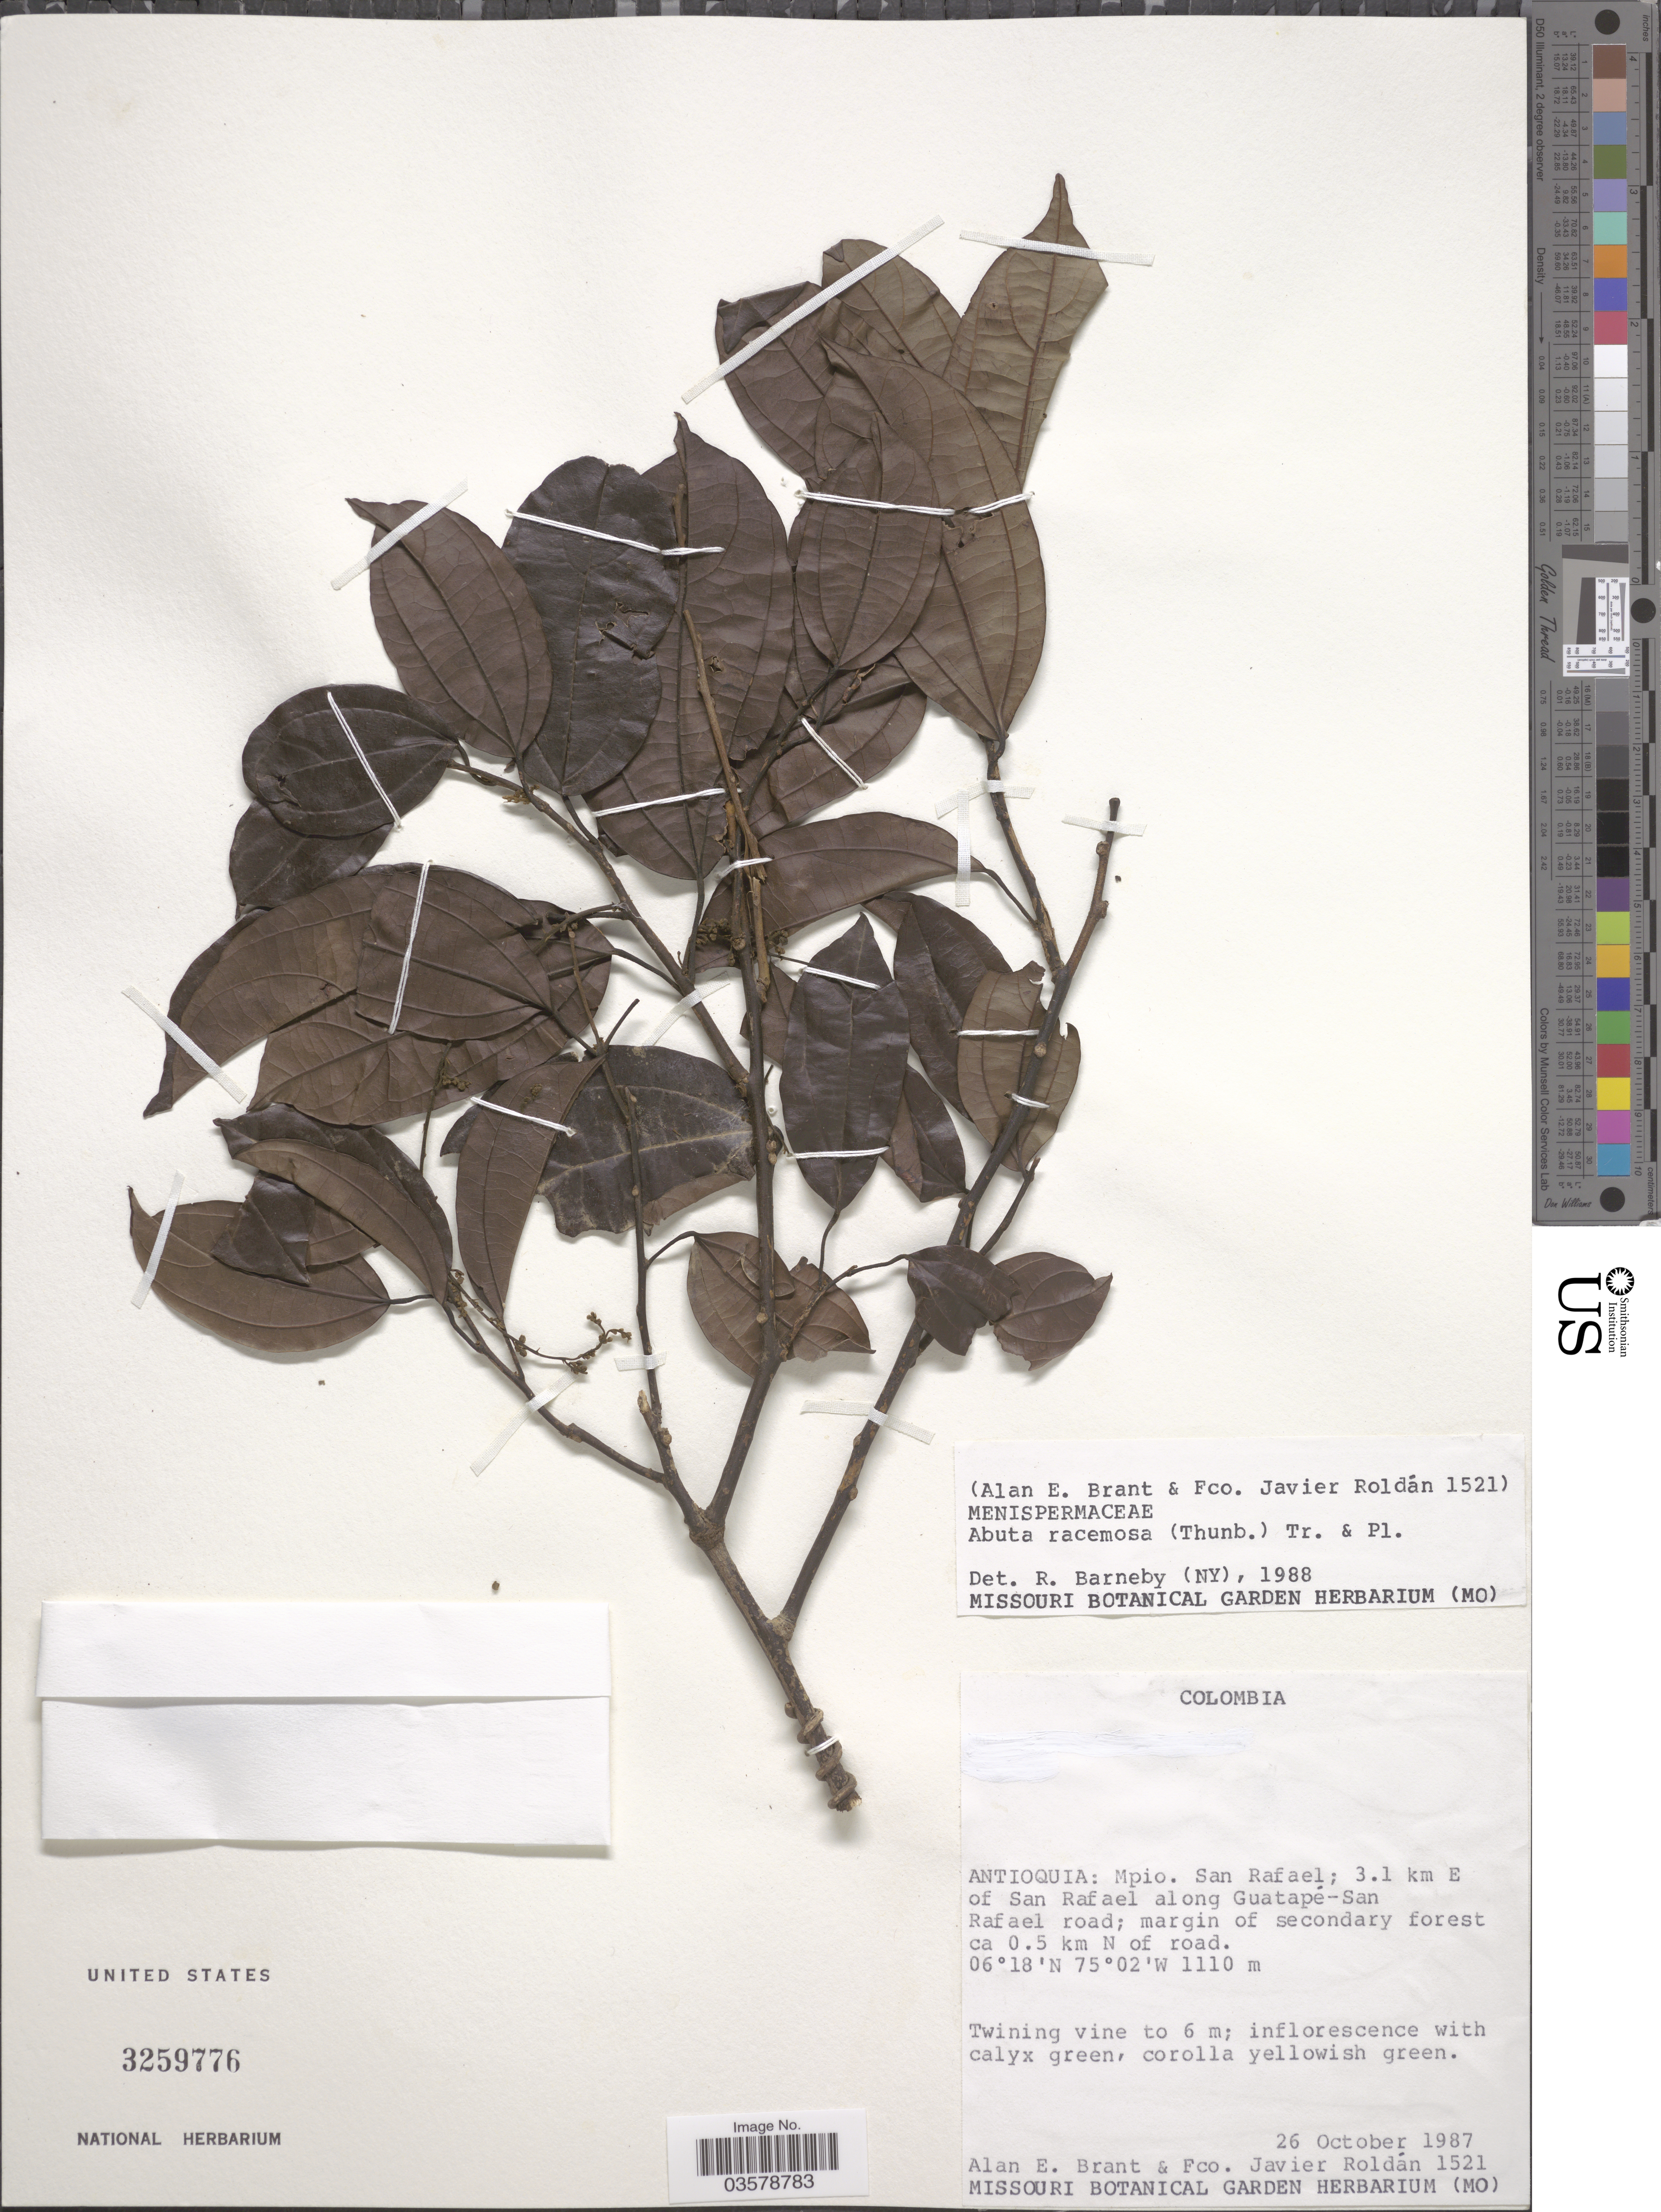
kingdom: Plantae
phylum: Tracheophyta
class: Magnoliopsida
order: Ranunculales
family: Menispermaceae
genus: Abuta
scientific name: Abuta racemosa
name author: Triana & Planch.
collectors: A. Brant & F. J. Roldán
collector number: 1521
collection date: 1987-10-26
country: Colombia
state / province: Antioquia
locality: Mpio. San Rafael; 3.1 km E of San Rafael along Guatapé-San Rafael road; margin of secondary forest ca 0.5 km N of road.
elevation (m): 1110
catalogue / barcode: US 3259776